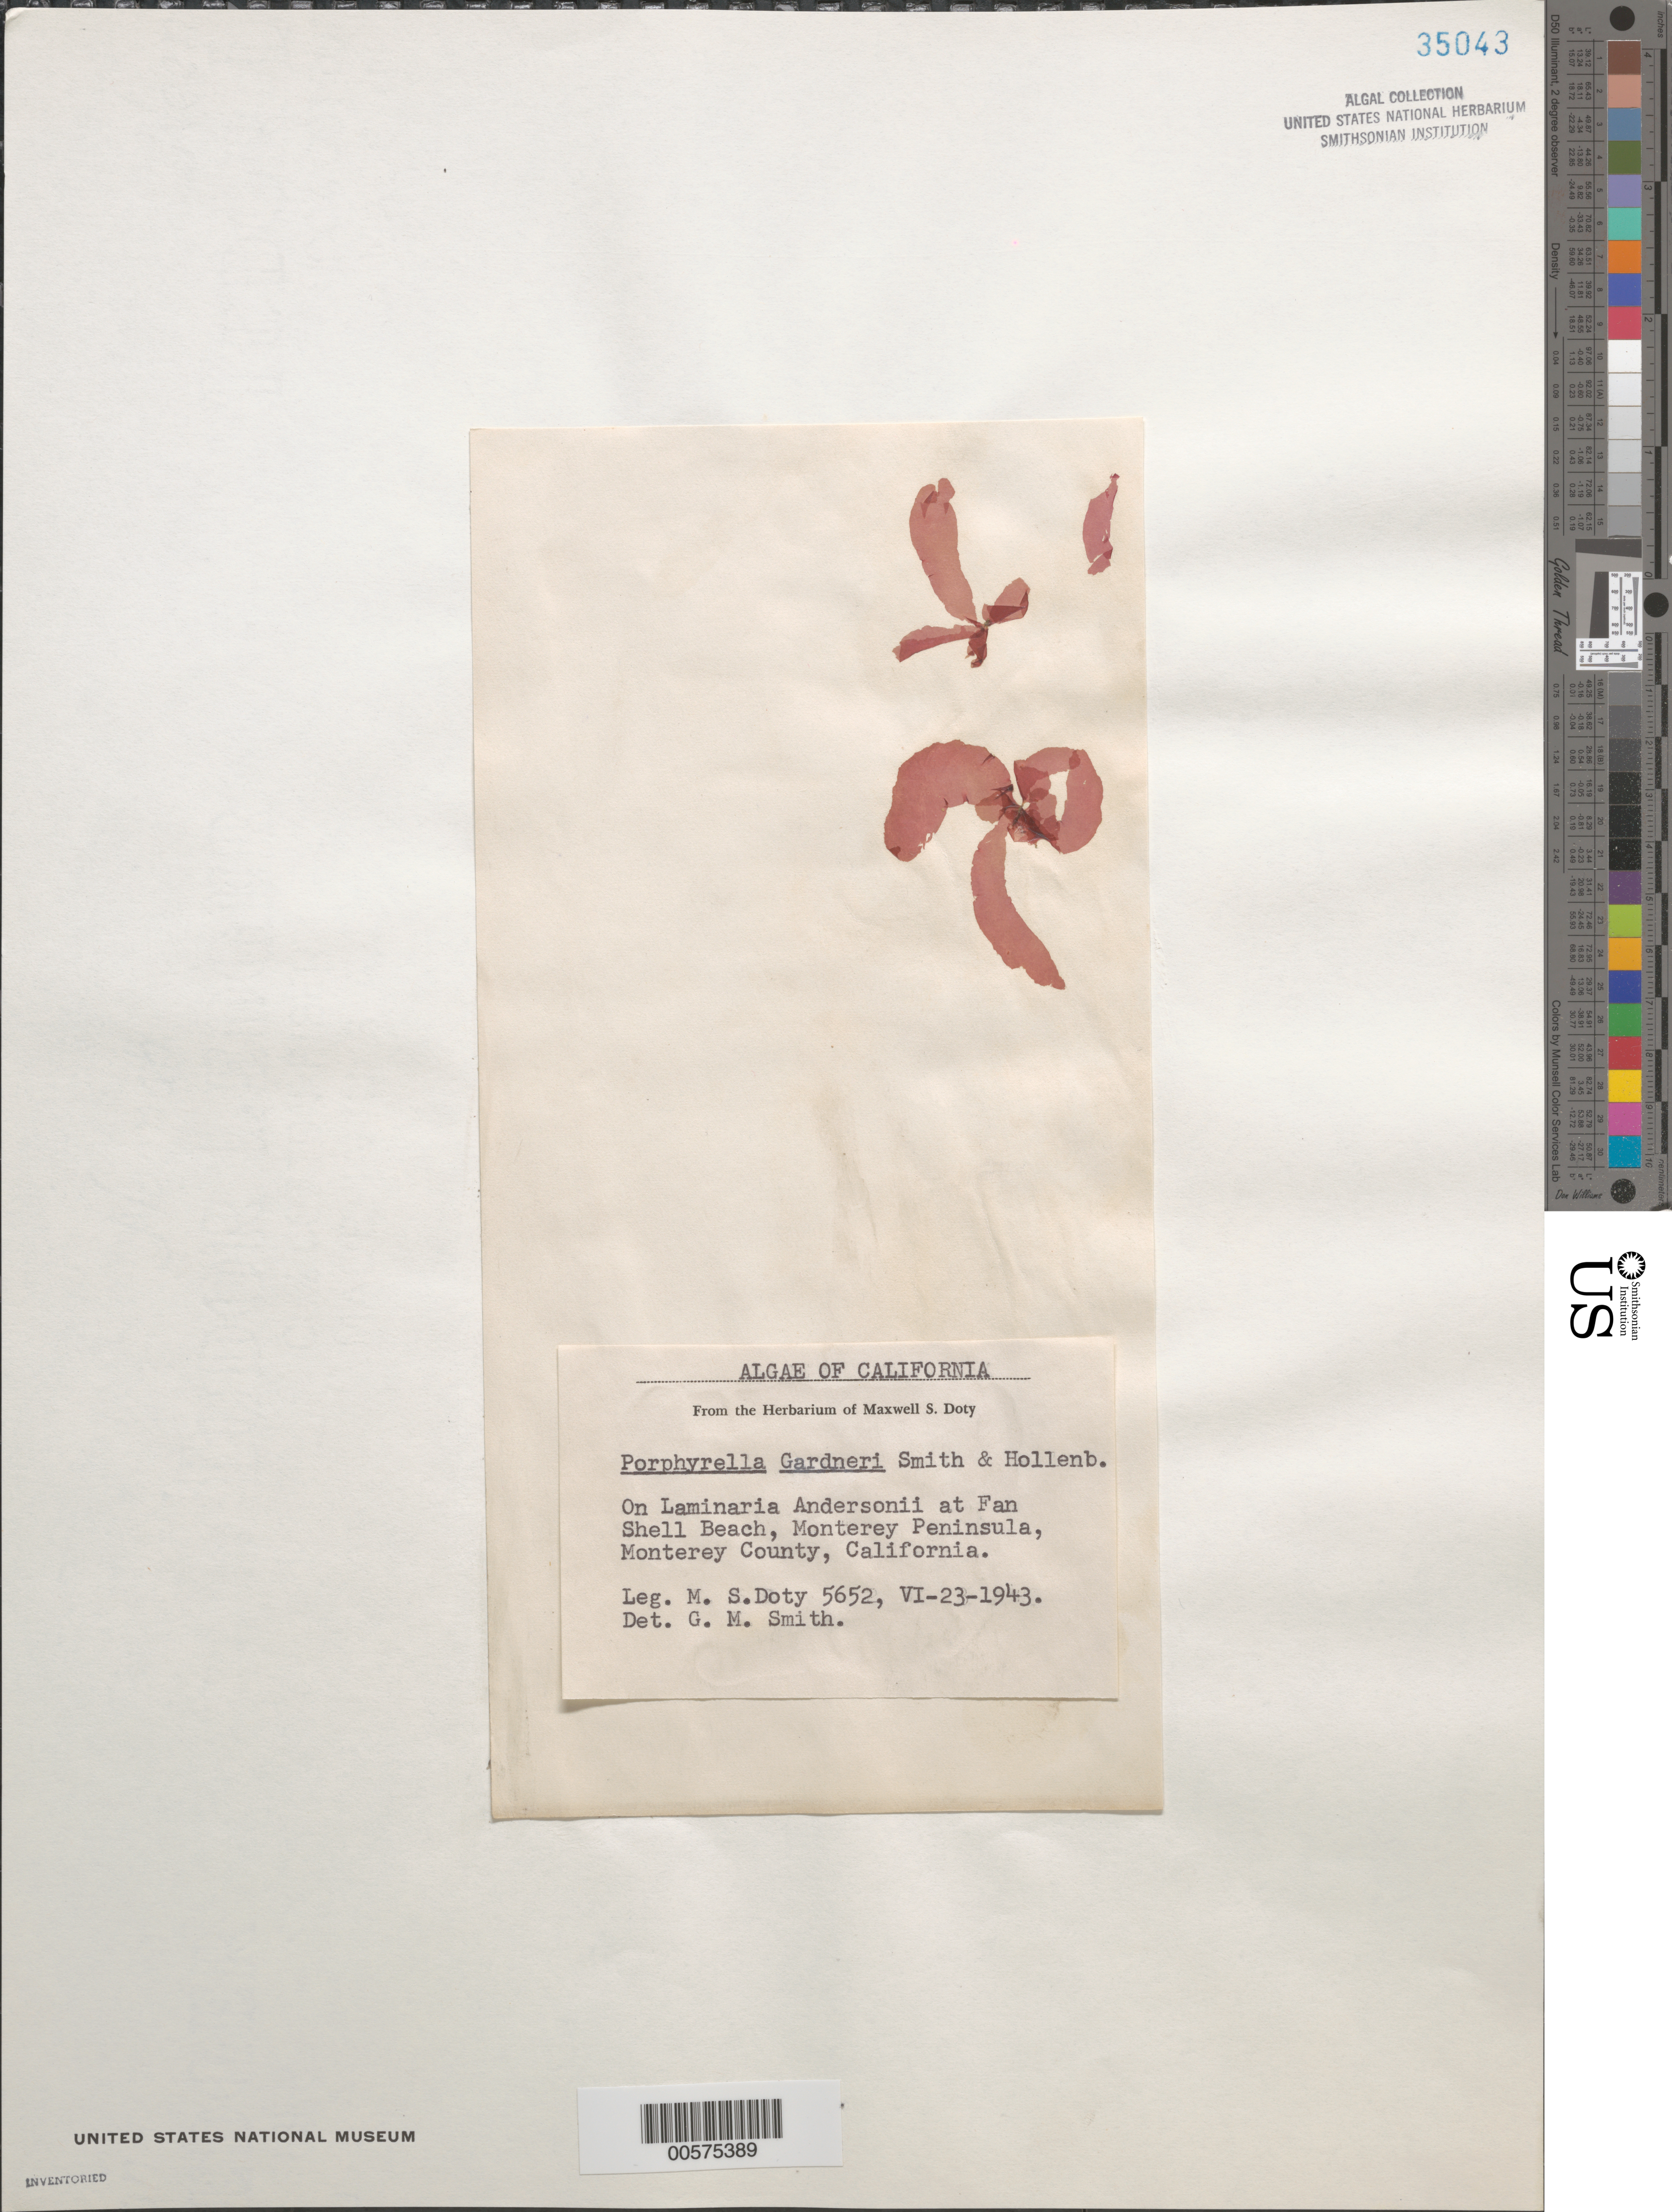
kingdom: Plantae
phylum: Rhodophyta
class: Bangiophyceae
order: Bangiales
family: Bangiaceae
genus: Pyropia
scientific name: Pyropia gardneri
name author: (G.M. Sm. & Hollenb.) S.C. Lindstrom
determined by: Algae name updating Project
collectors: M. S. Doty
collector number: MSD 5652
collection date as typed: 23 Jun 1943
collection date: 1943-06-23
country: United States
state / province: California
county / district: Monterey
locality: Fan Shell Beach, Monterey Peninsula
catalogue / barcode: US 35043